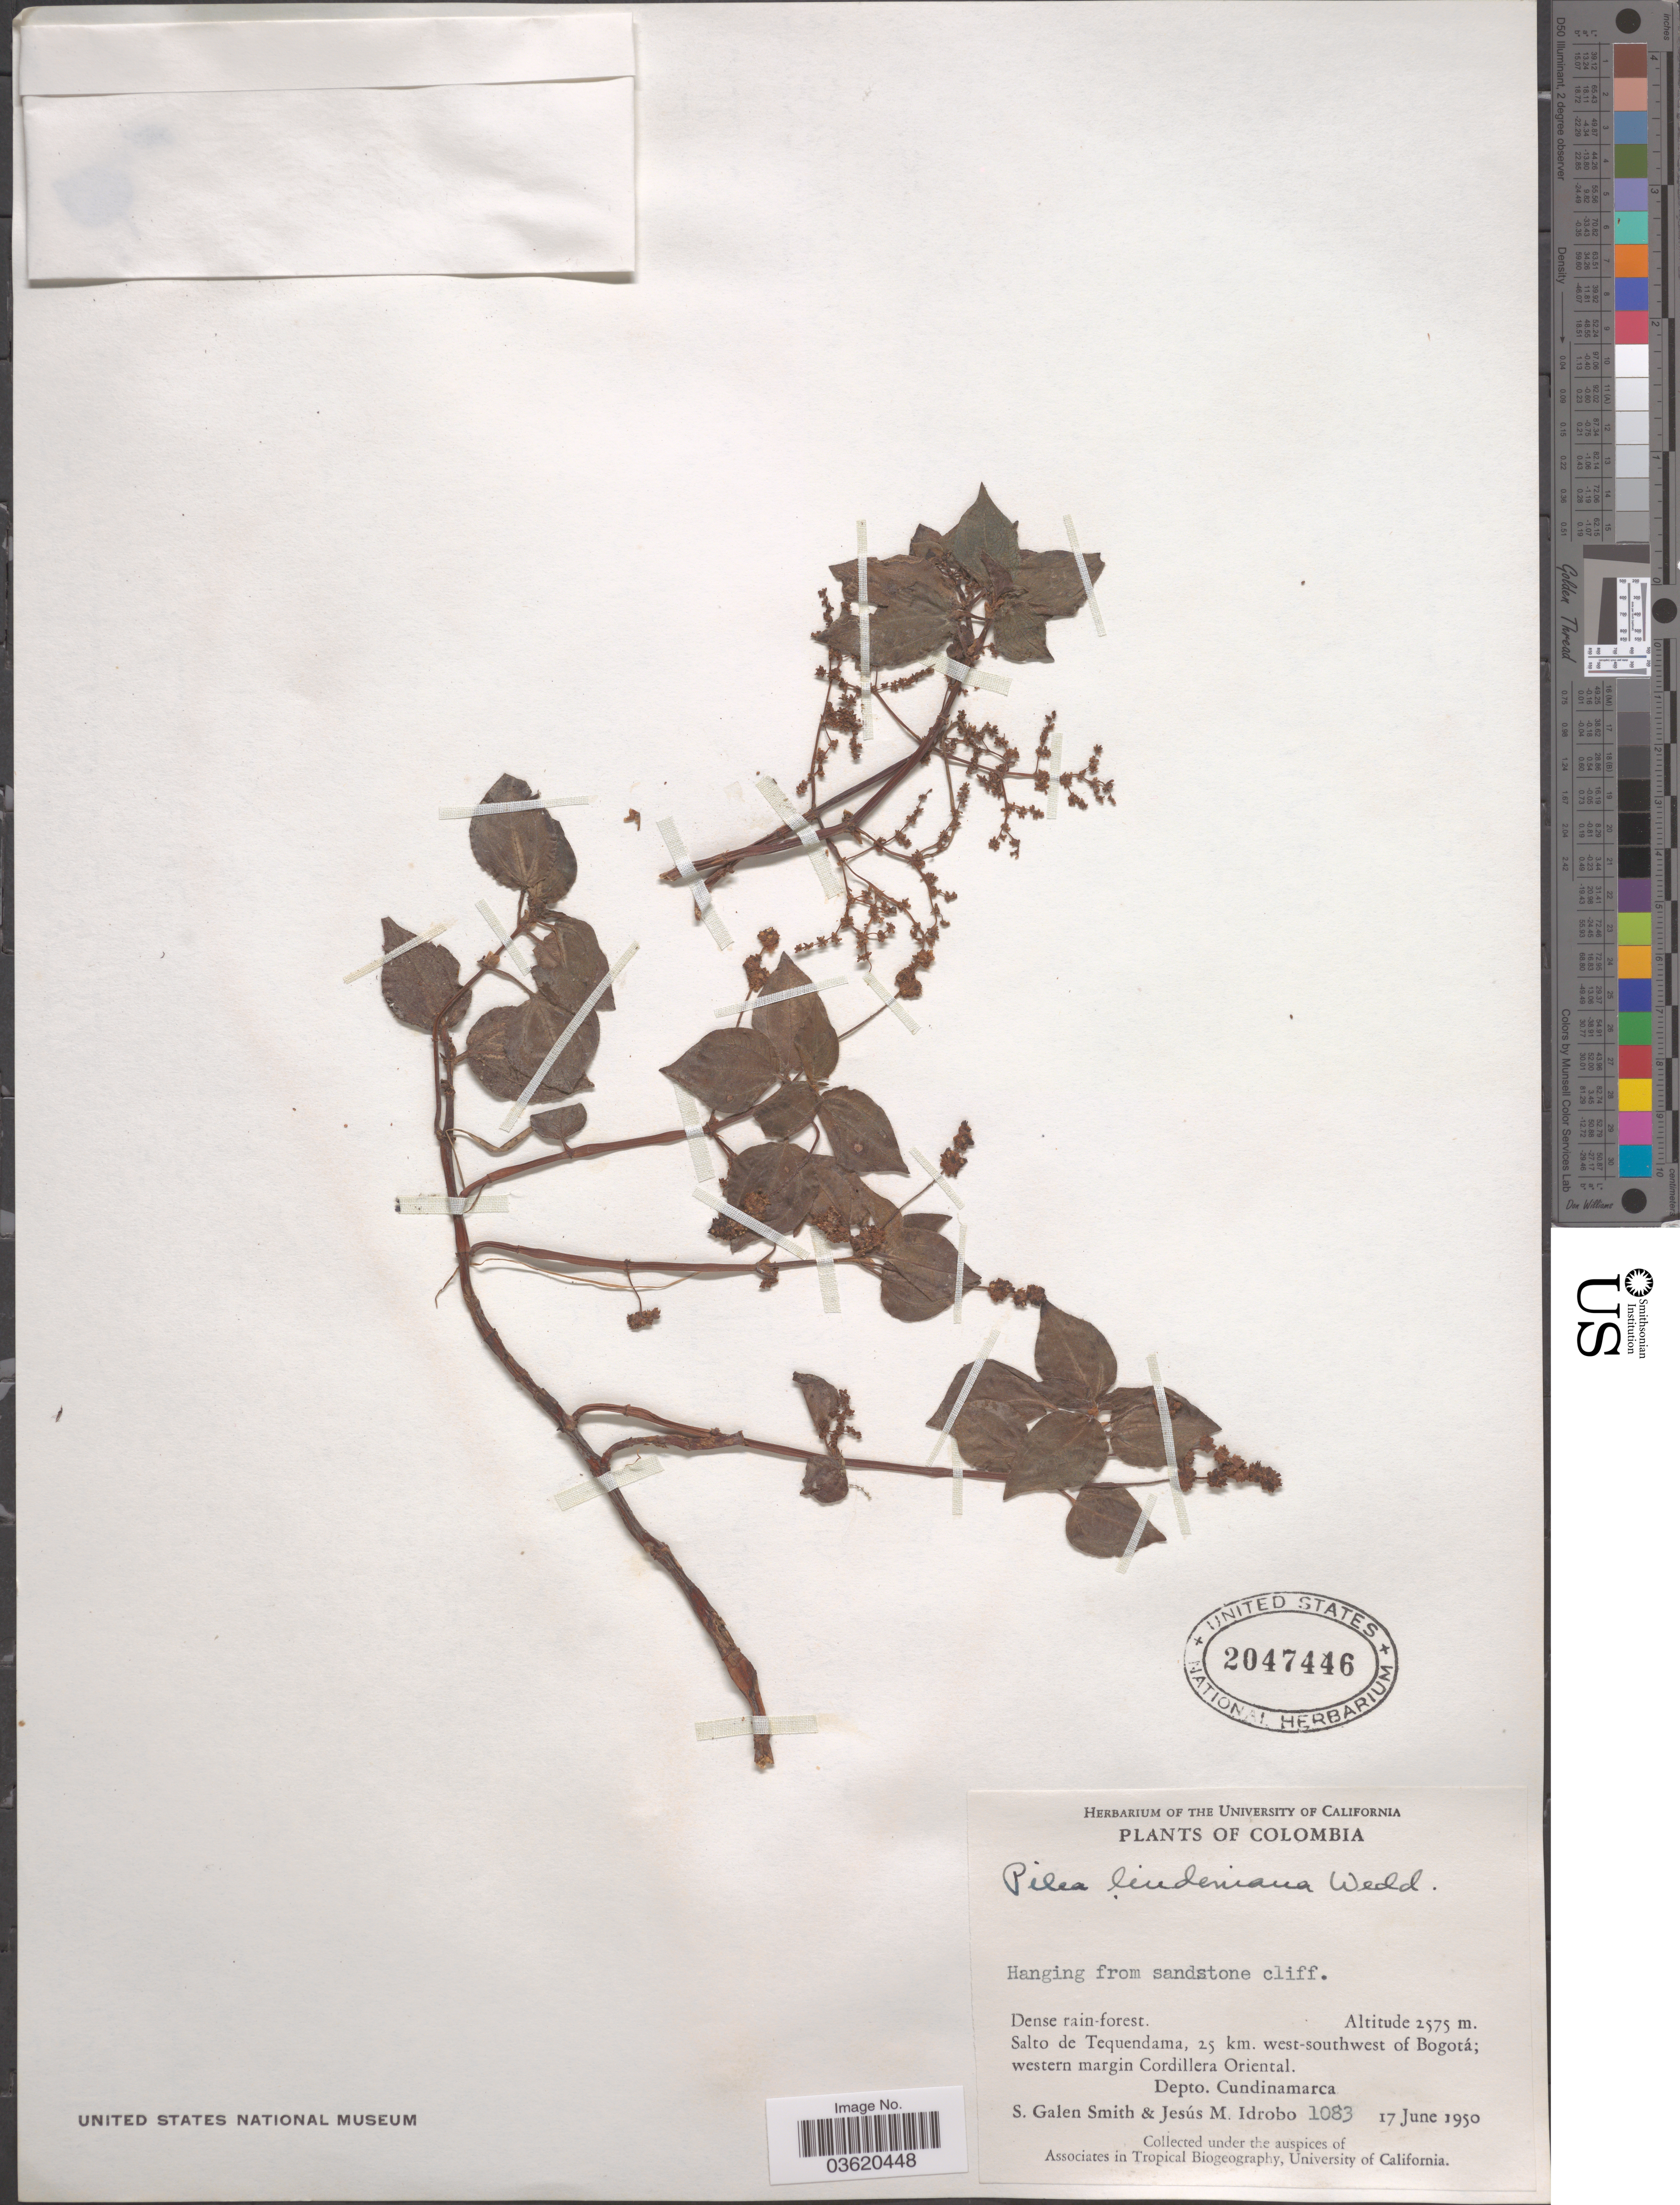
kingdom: Plantae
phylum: Tracheophyta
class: Magnoliopsida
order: Rosales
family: Urticaceae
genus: Pilea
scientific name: Pilea lindeniana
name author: Wedd.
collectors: S. G. Smith & J. M. Idrobo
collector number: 1083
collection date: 1950-06-17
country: Colombia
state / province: Cundinamarca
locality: Salto de Tequendama, 25 km. west-southwest of Bogotá; western margin Cordillera Oriental. Depto. Cundinamarca.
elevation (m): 2575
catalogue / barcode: US 2047446